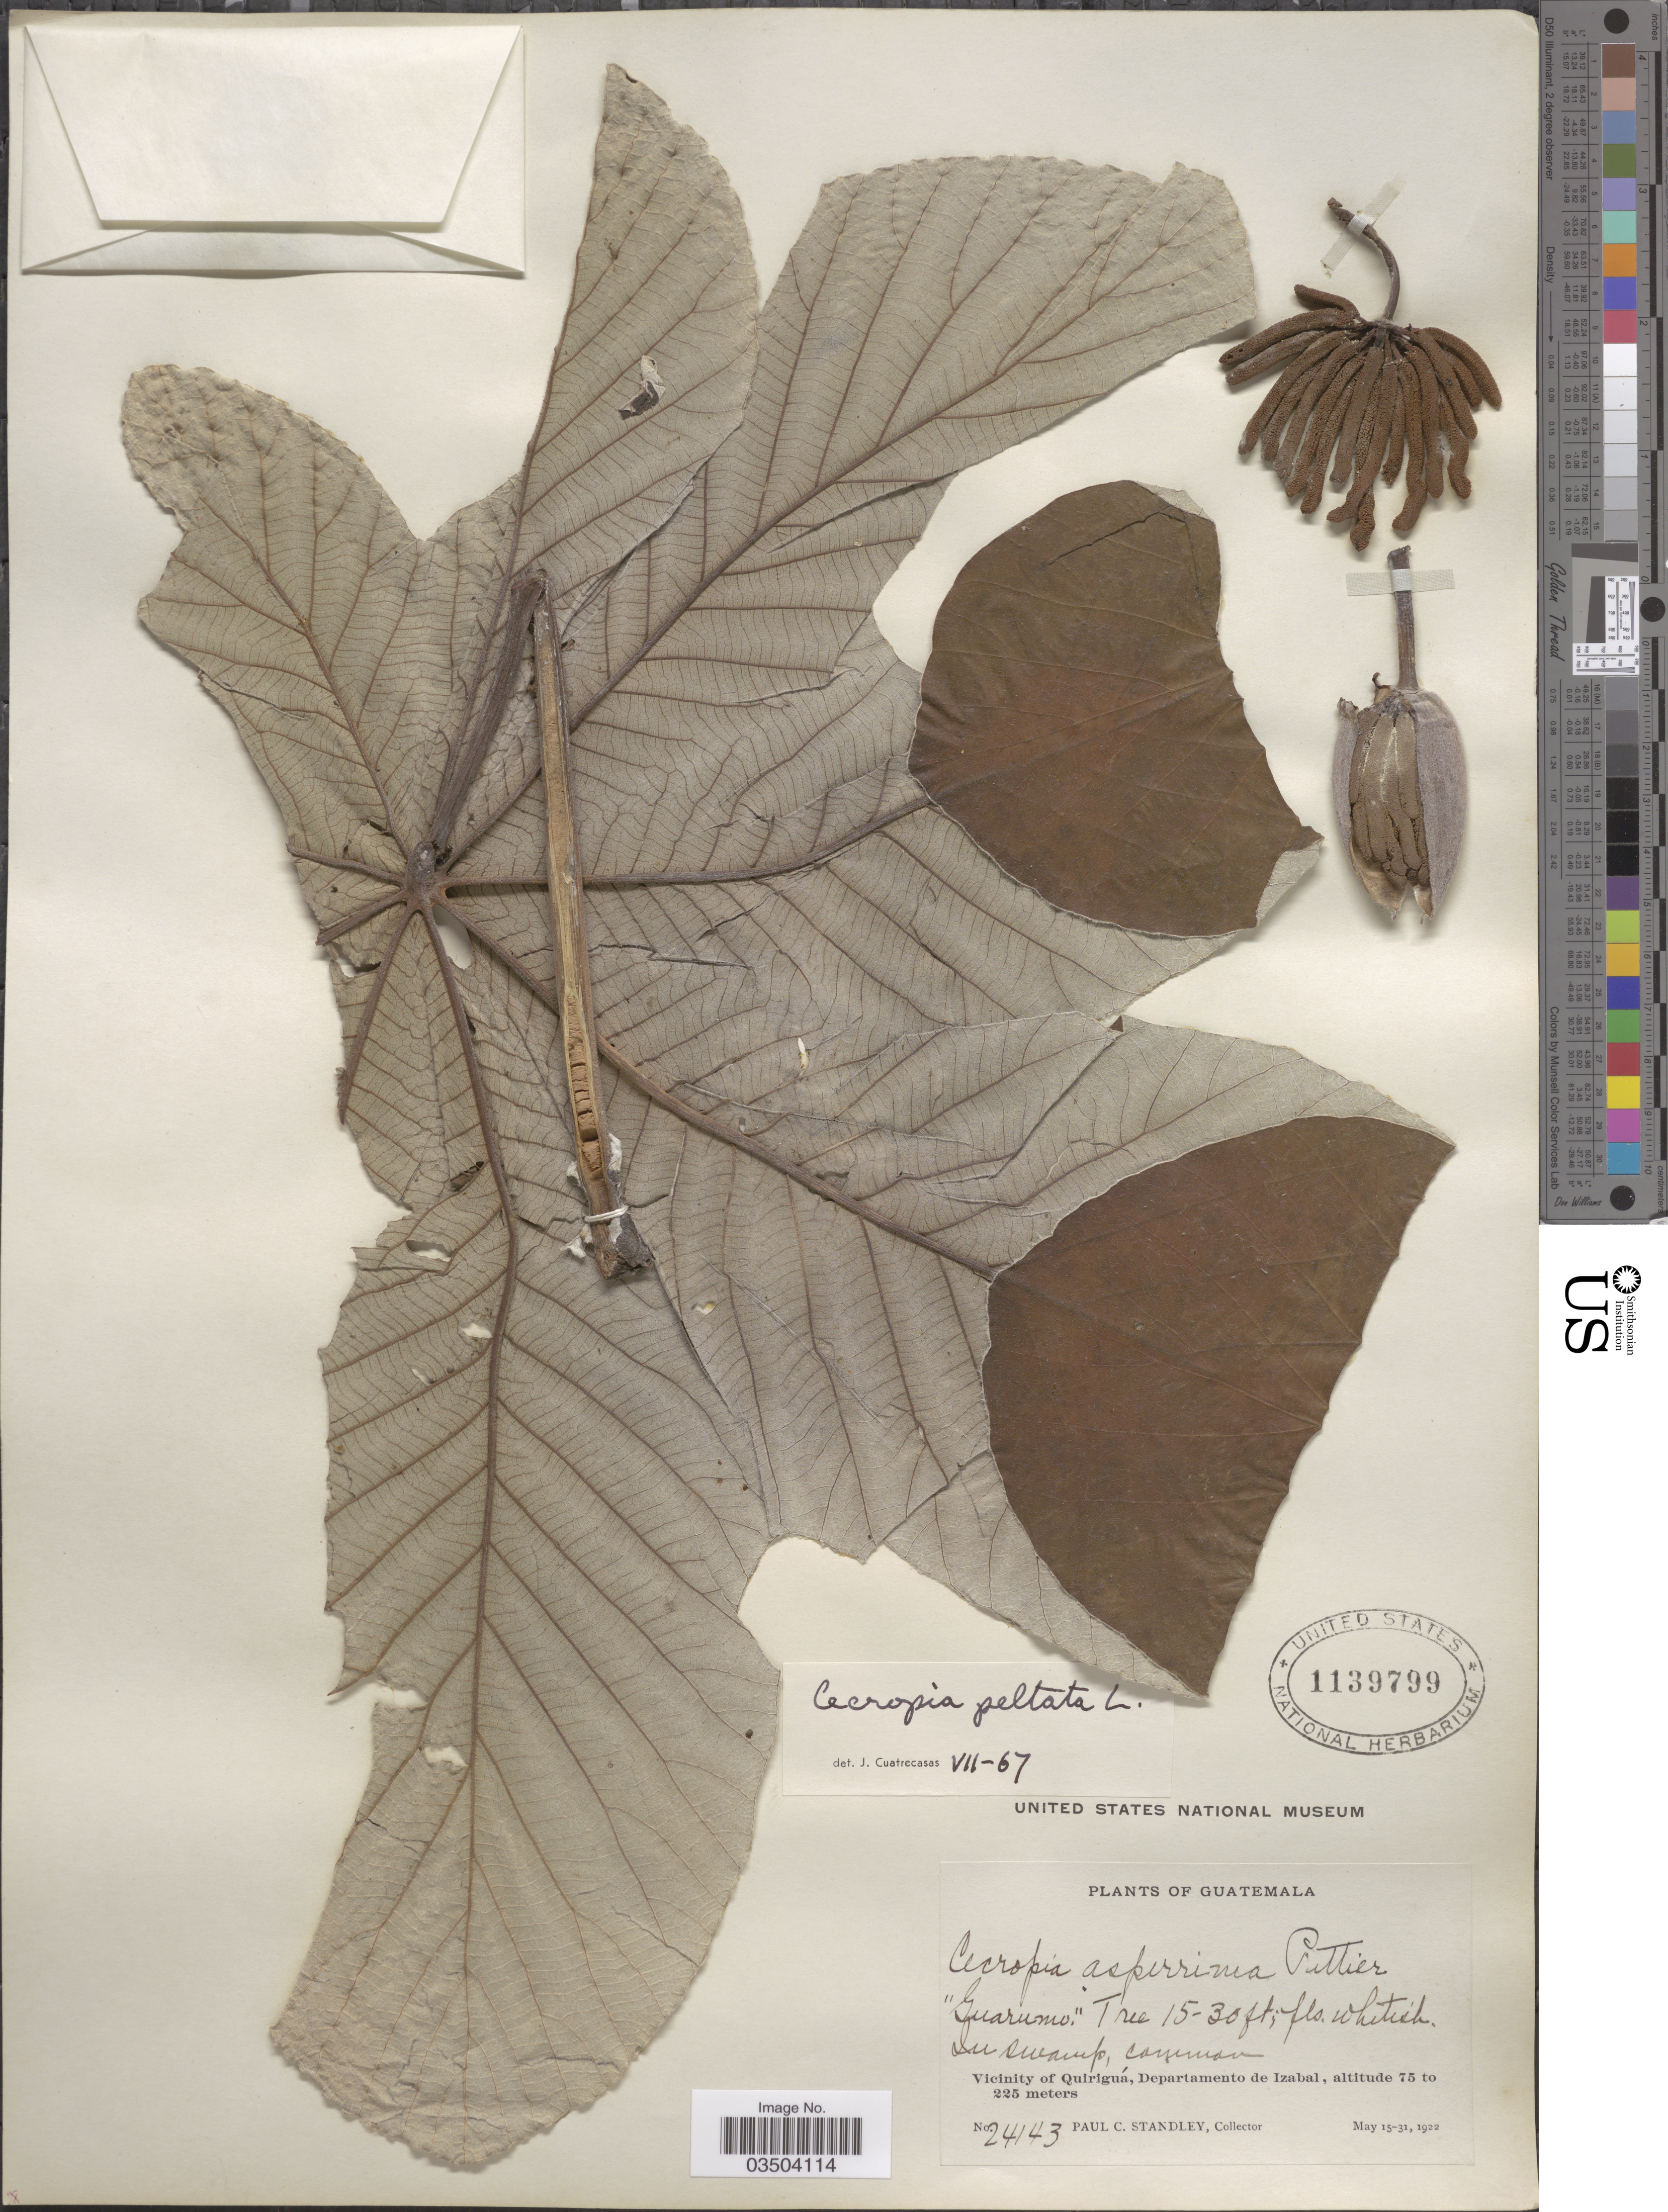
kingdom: Plantae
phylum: Tracheophyta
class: Magnoliopsida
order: Rosales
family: Urticaceae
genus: Cecropia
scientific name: Cecropia peltata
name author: L.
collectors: P. C. Standley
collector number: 24143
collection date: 1922-05-15/1922-05-31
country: Guatemala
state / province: Izabal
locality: Vicinity of Quiriguá, Departamento de Izabal.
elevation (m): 75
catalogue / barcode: US 1139799